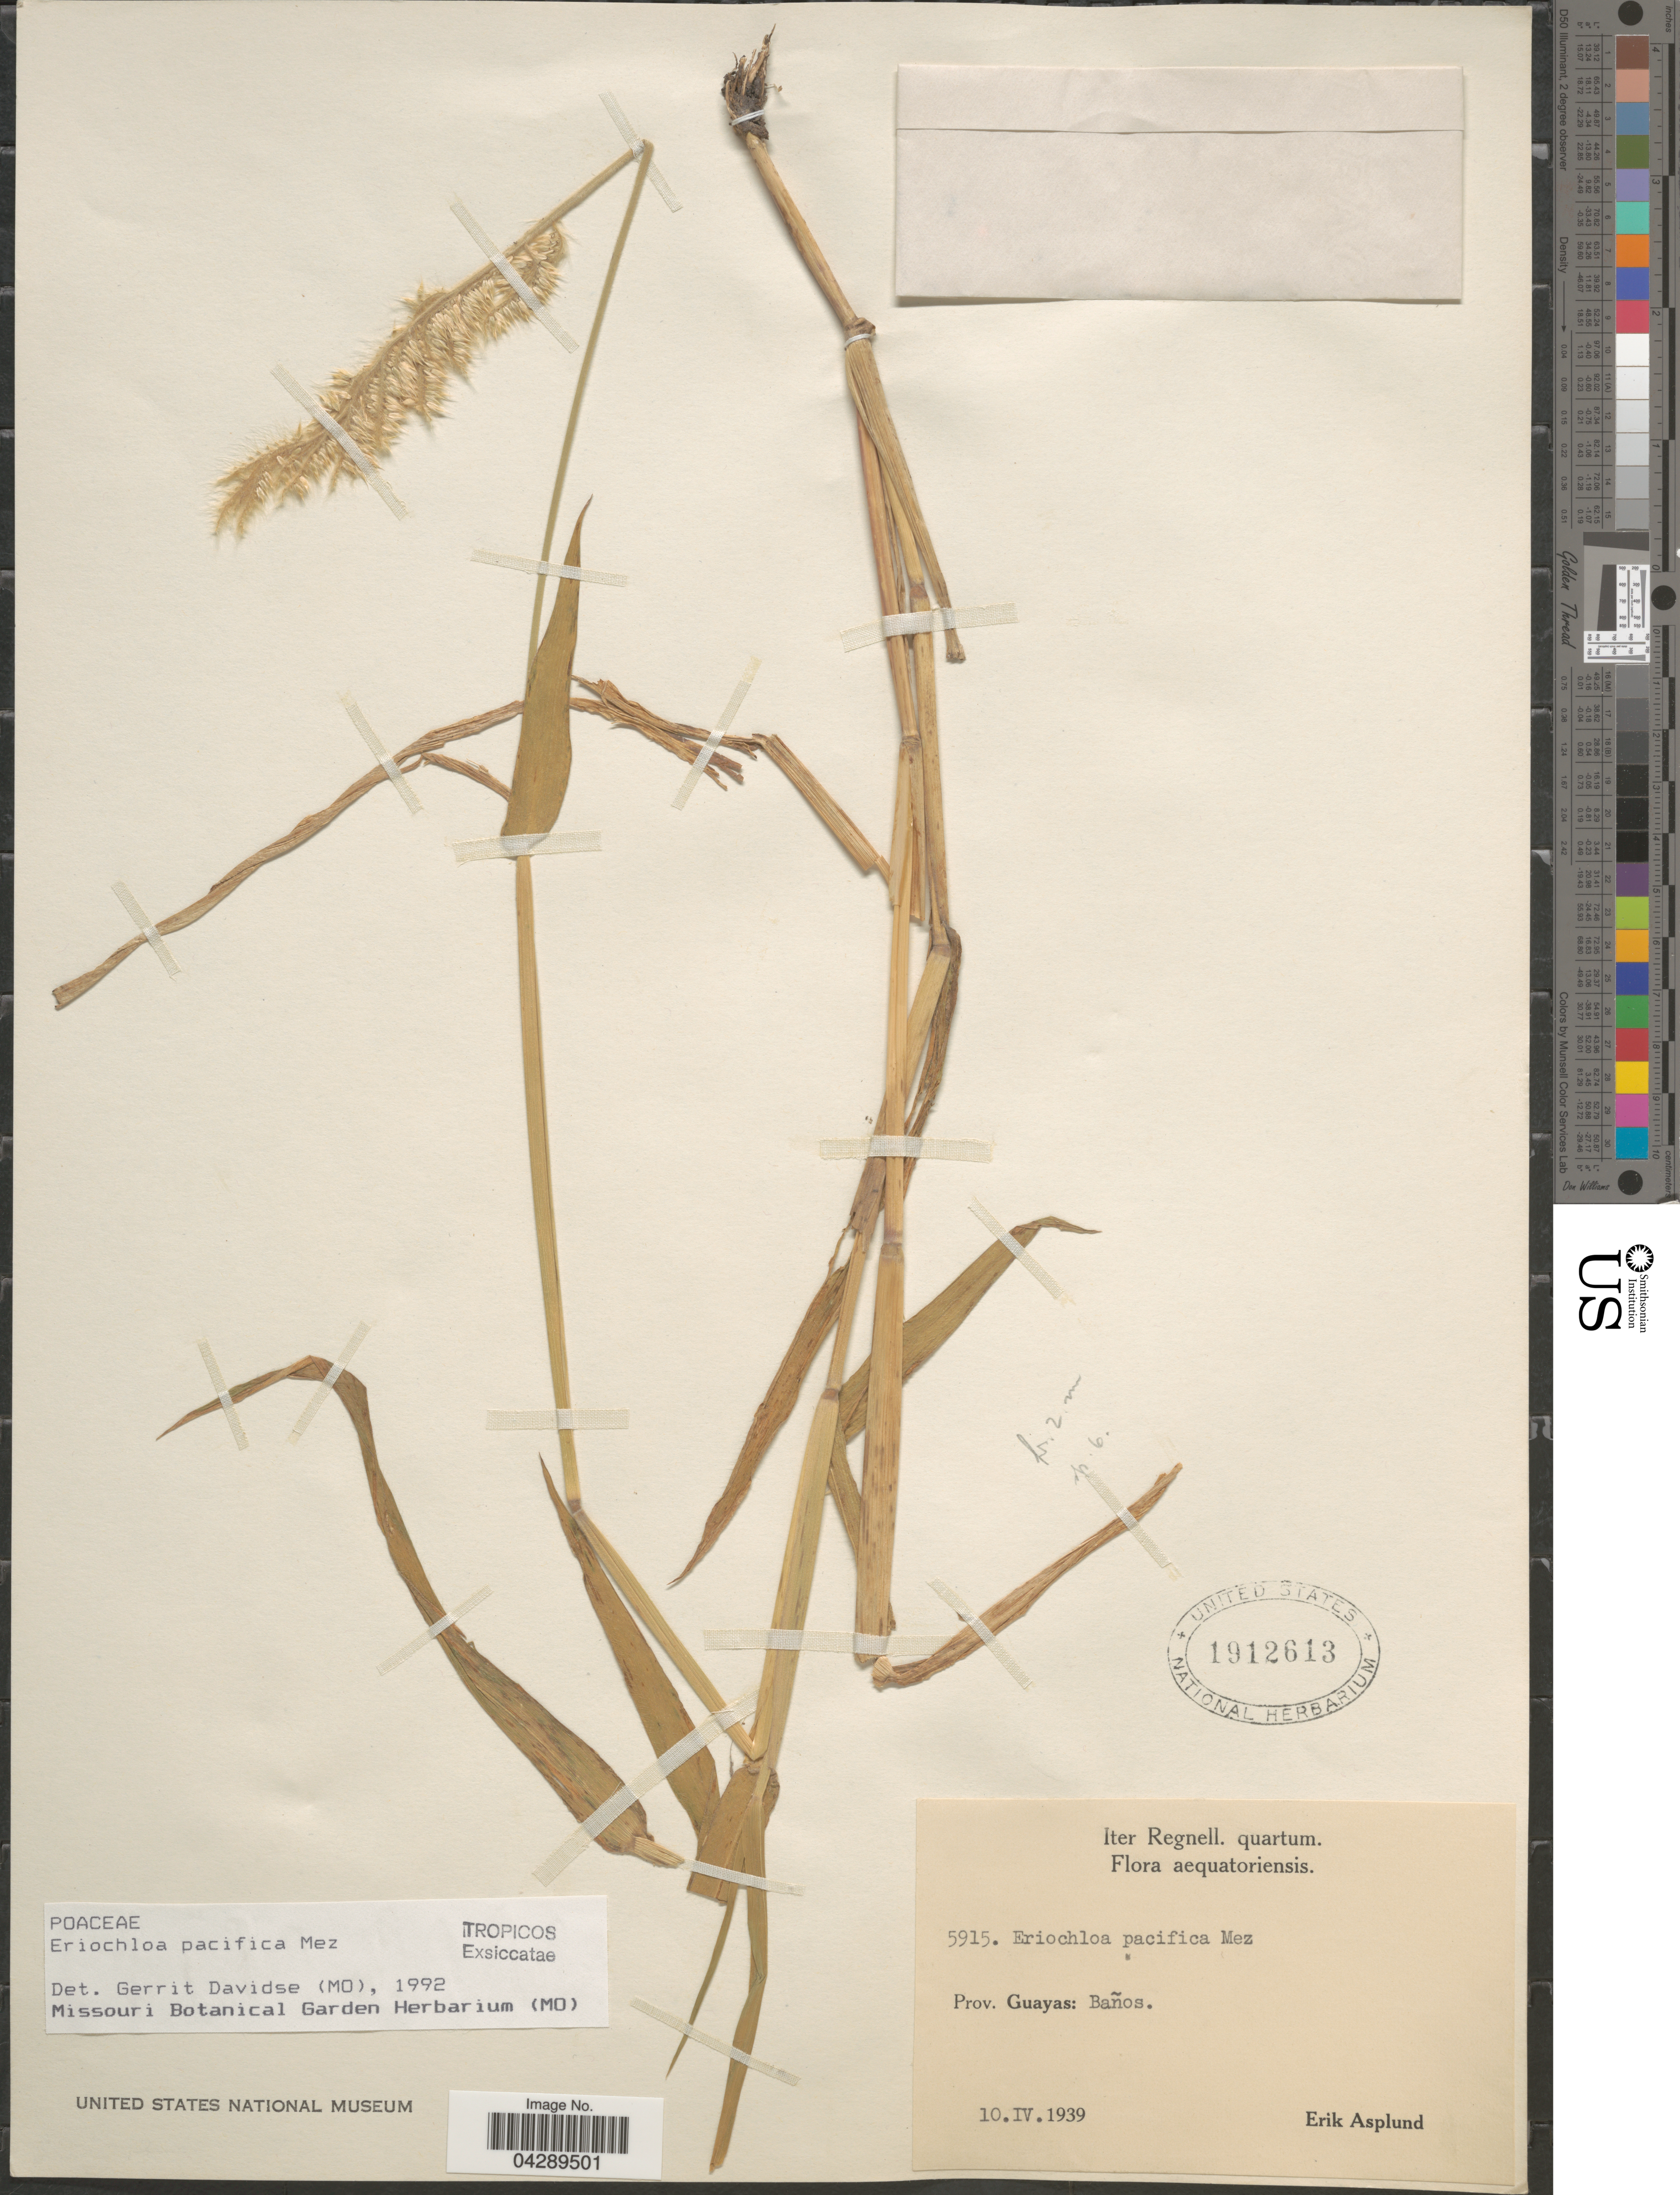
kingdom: Plantae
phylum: Tracheophyta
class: Liliopsida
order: Poales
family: Poaceae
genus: Eriochloa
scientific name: Eriochloa pacifica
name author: Mez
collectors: E. Asplund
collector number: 5915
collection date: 1939-04-10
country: Ecuador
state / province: Guayas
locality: Iter Regnell. quartum. Baños.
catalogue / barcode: US 1912613